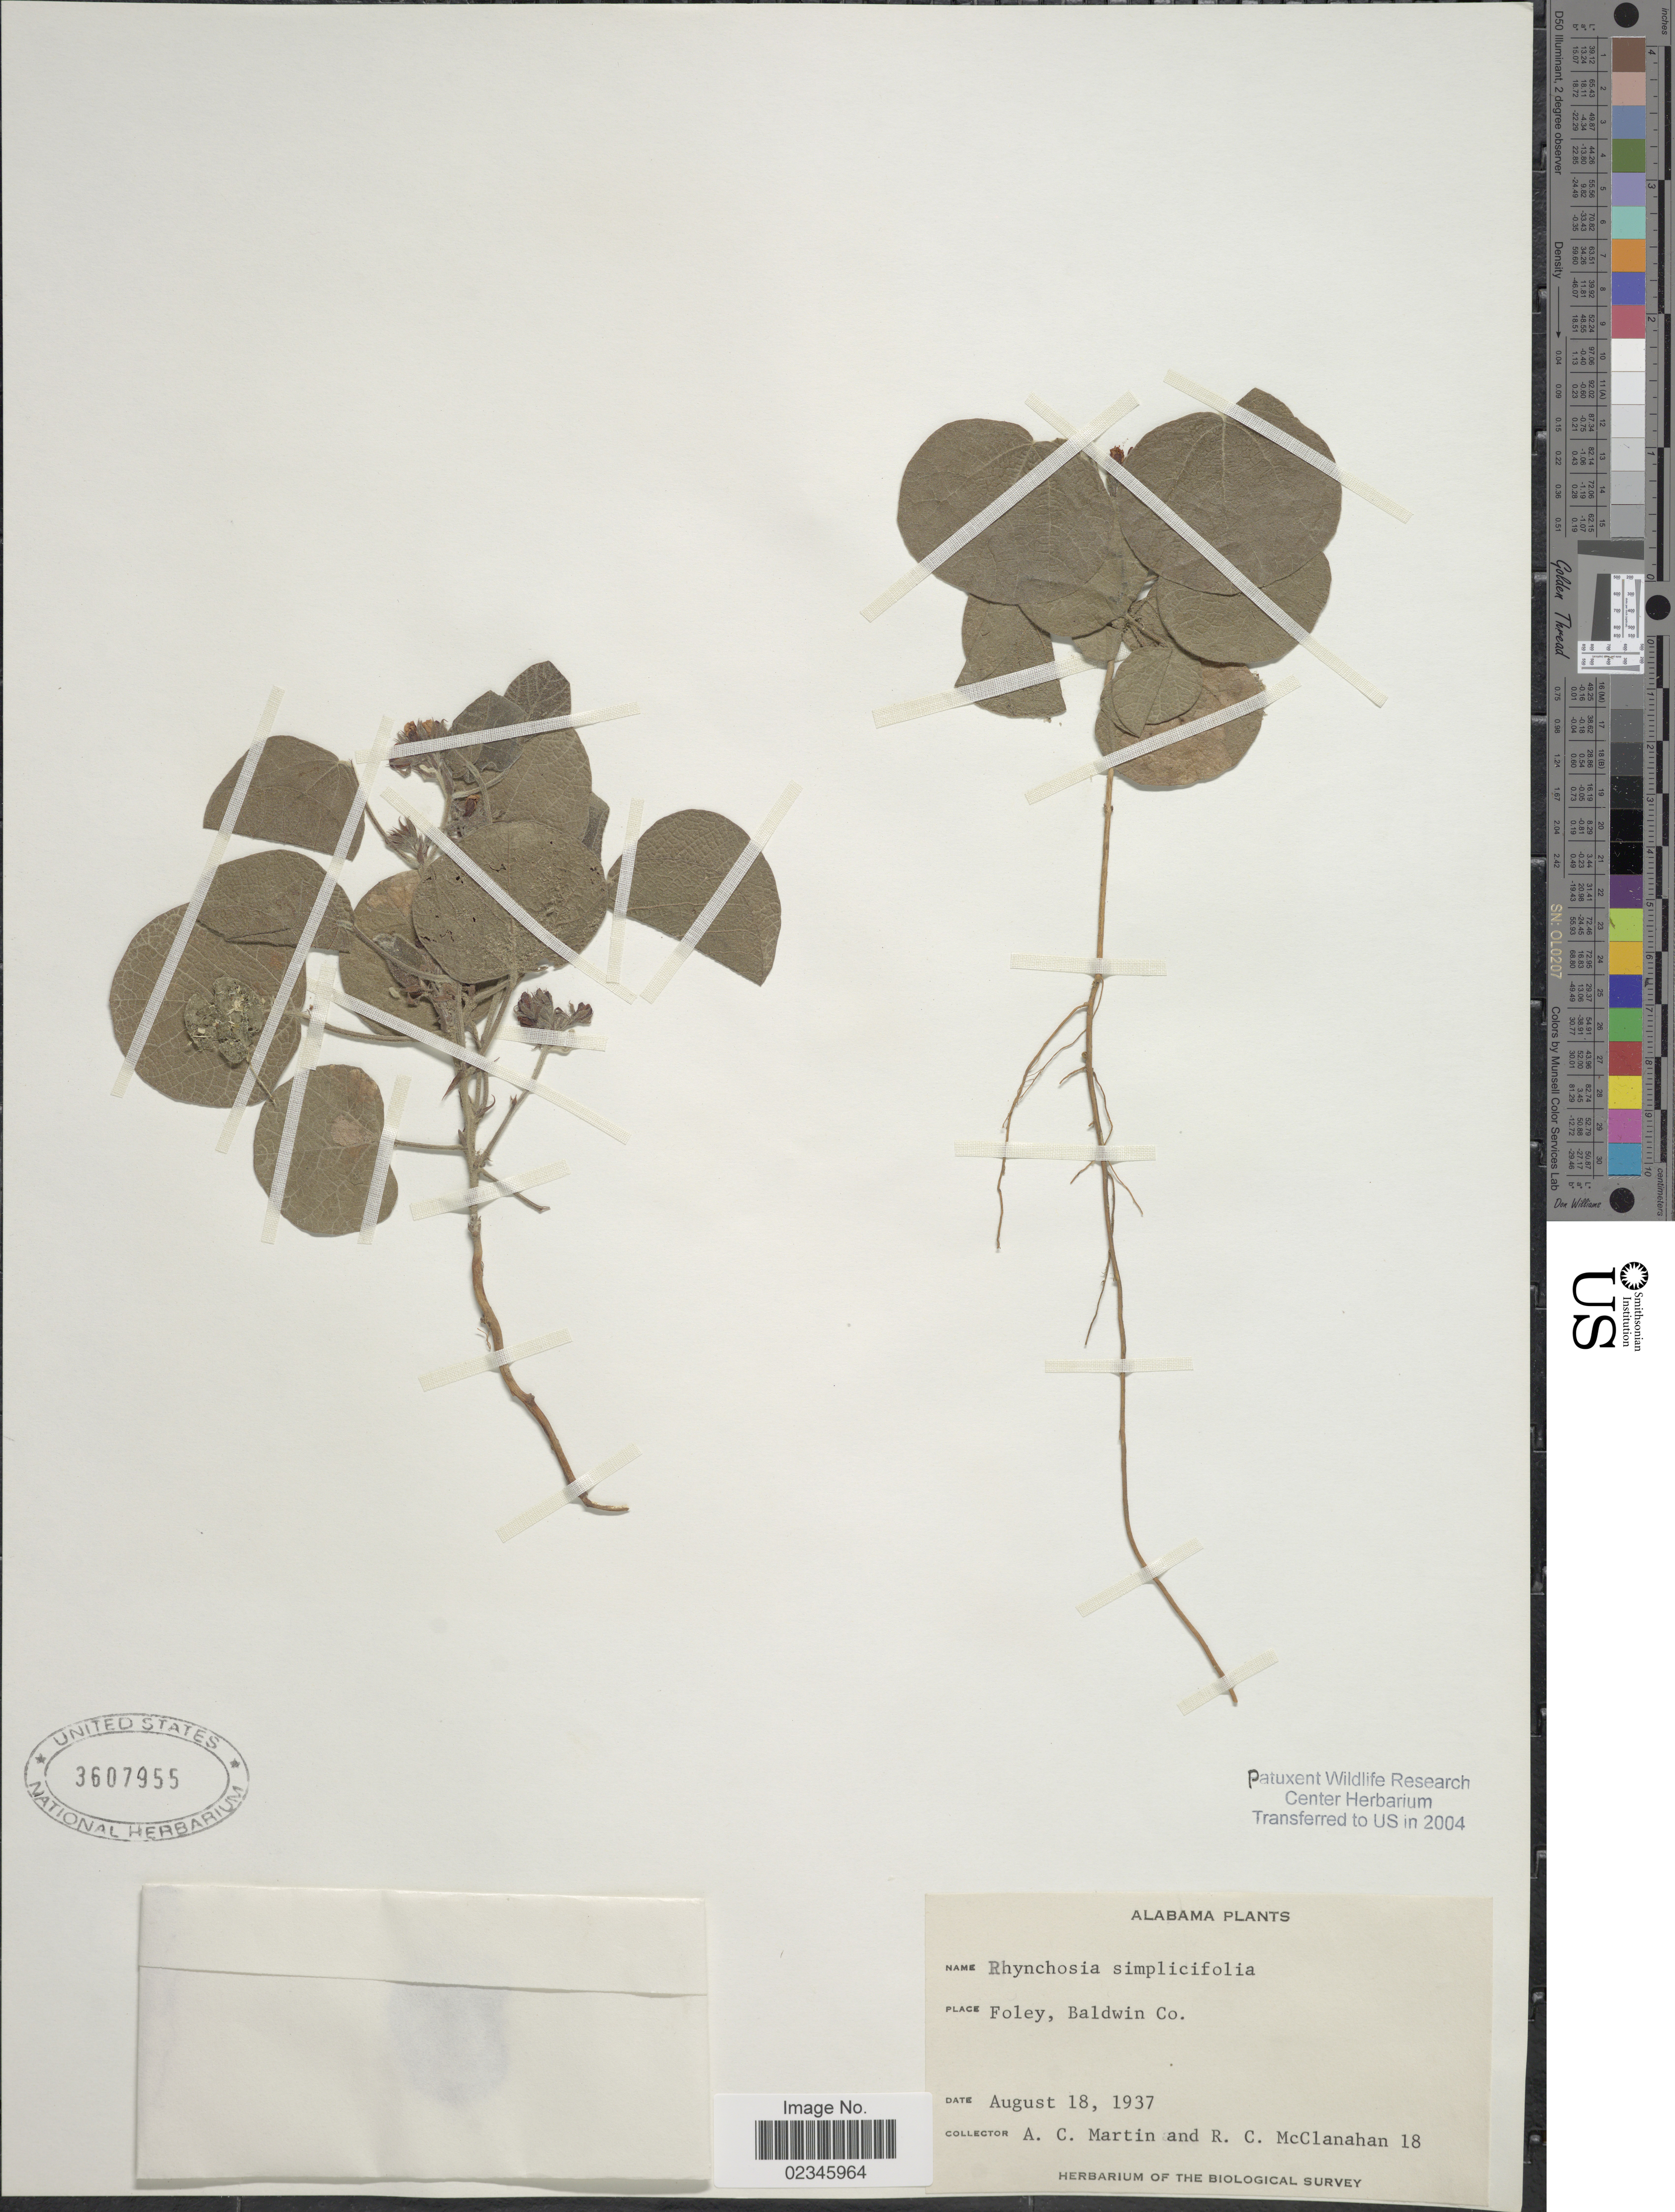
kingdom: Plantae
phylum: Tracheophyta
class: Magnoliopsida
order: Fabales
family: Fabaceae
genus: Rhynchosia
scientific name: Rhynchosia reniformis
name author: DC.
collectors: A. C. Martin & R. McClanahan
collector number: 18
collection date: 1937-08-18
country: United States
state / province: Alabama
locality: Foley, Baldwin Co.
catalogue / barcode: US 3607955